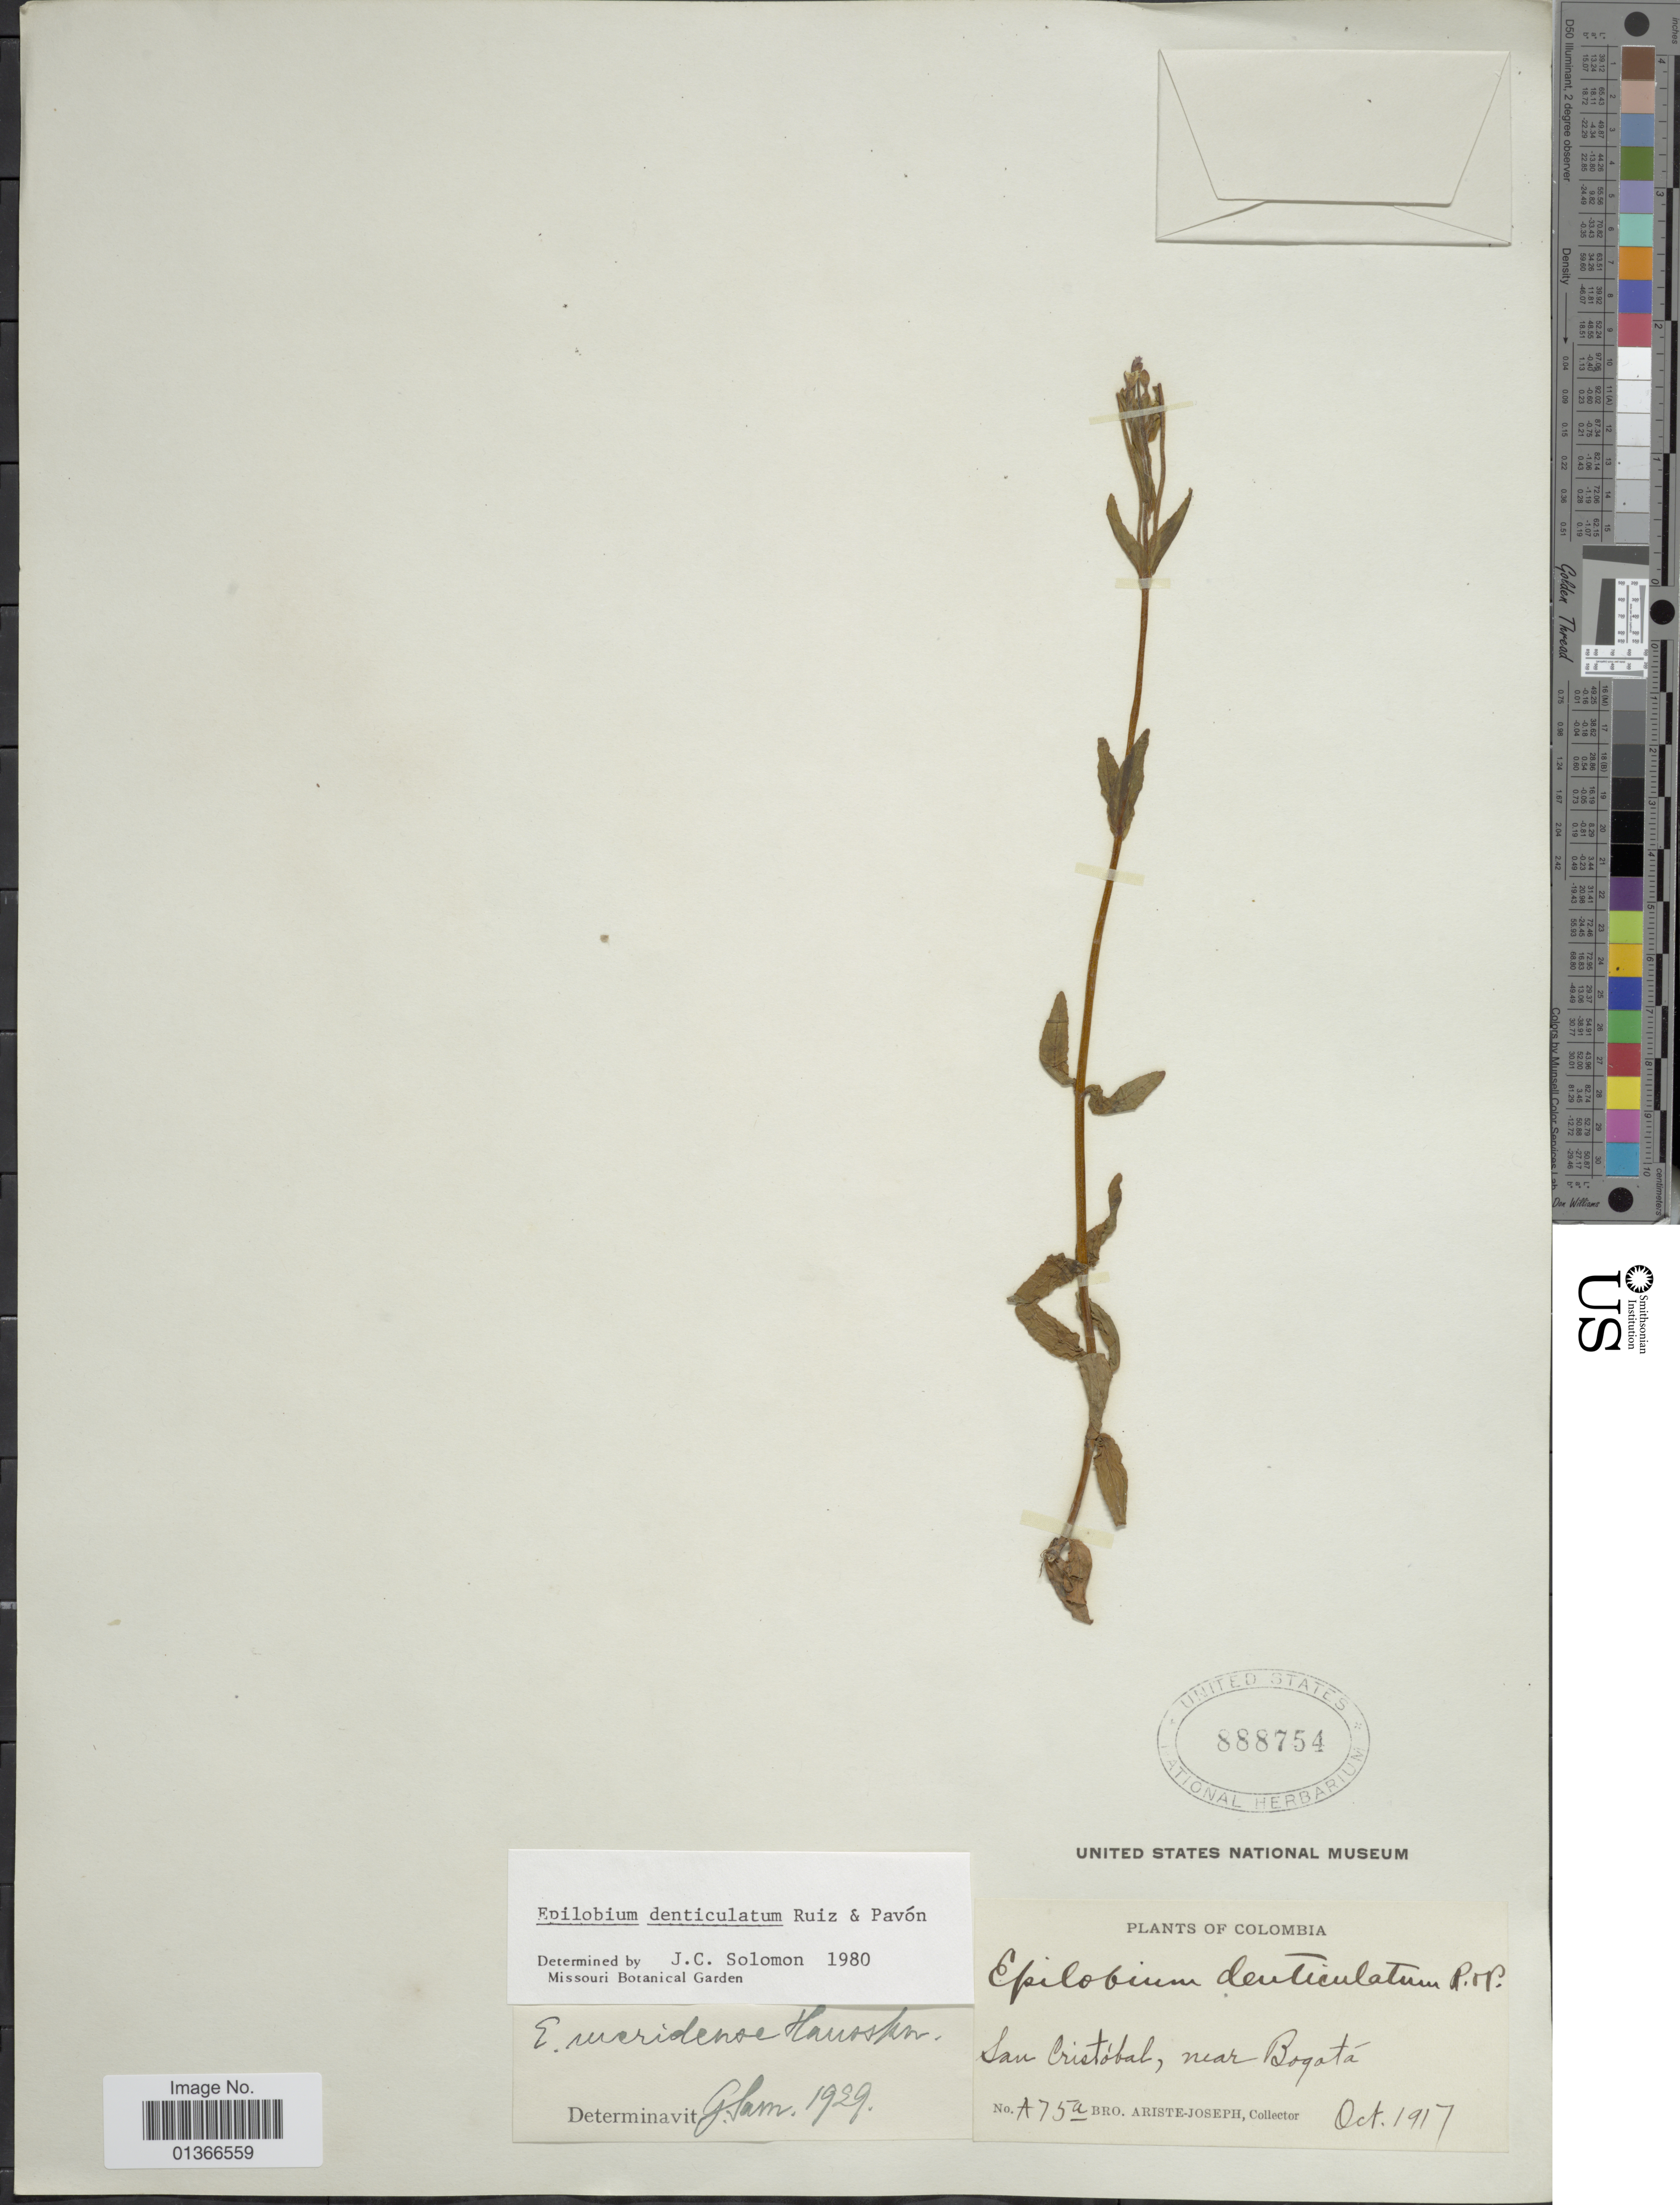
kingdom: Plantae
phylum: Tracheophyta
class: Magnoliopsida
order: Myrtales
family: Onagraceae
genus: Epilobium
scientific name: Epilobium denticulatum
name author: Ruiz & Pav.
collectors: Bro. Ariste-Joseph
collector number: A75a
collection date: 1917-10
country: Colombia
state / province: Bogota D.C.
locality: San Cristóbal.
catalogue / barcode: US 888754